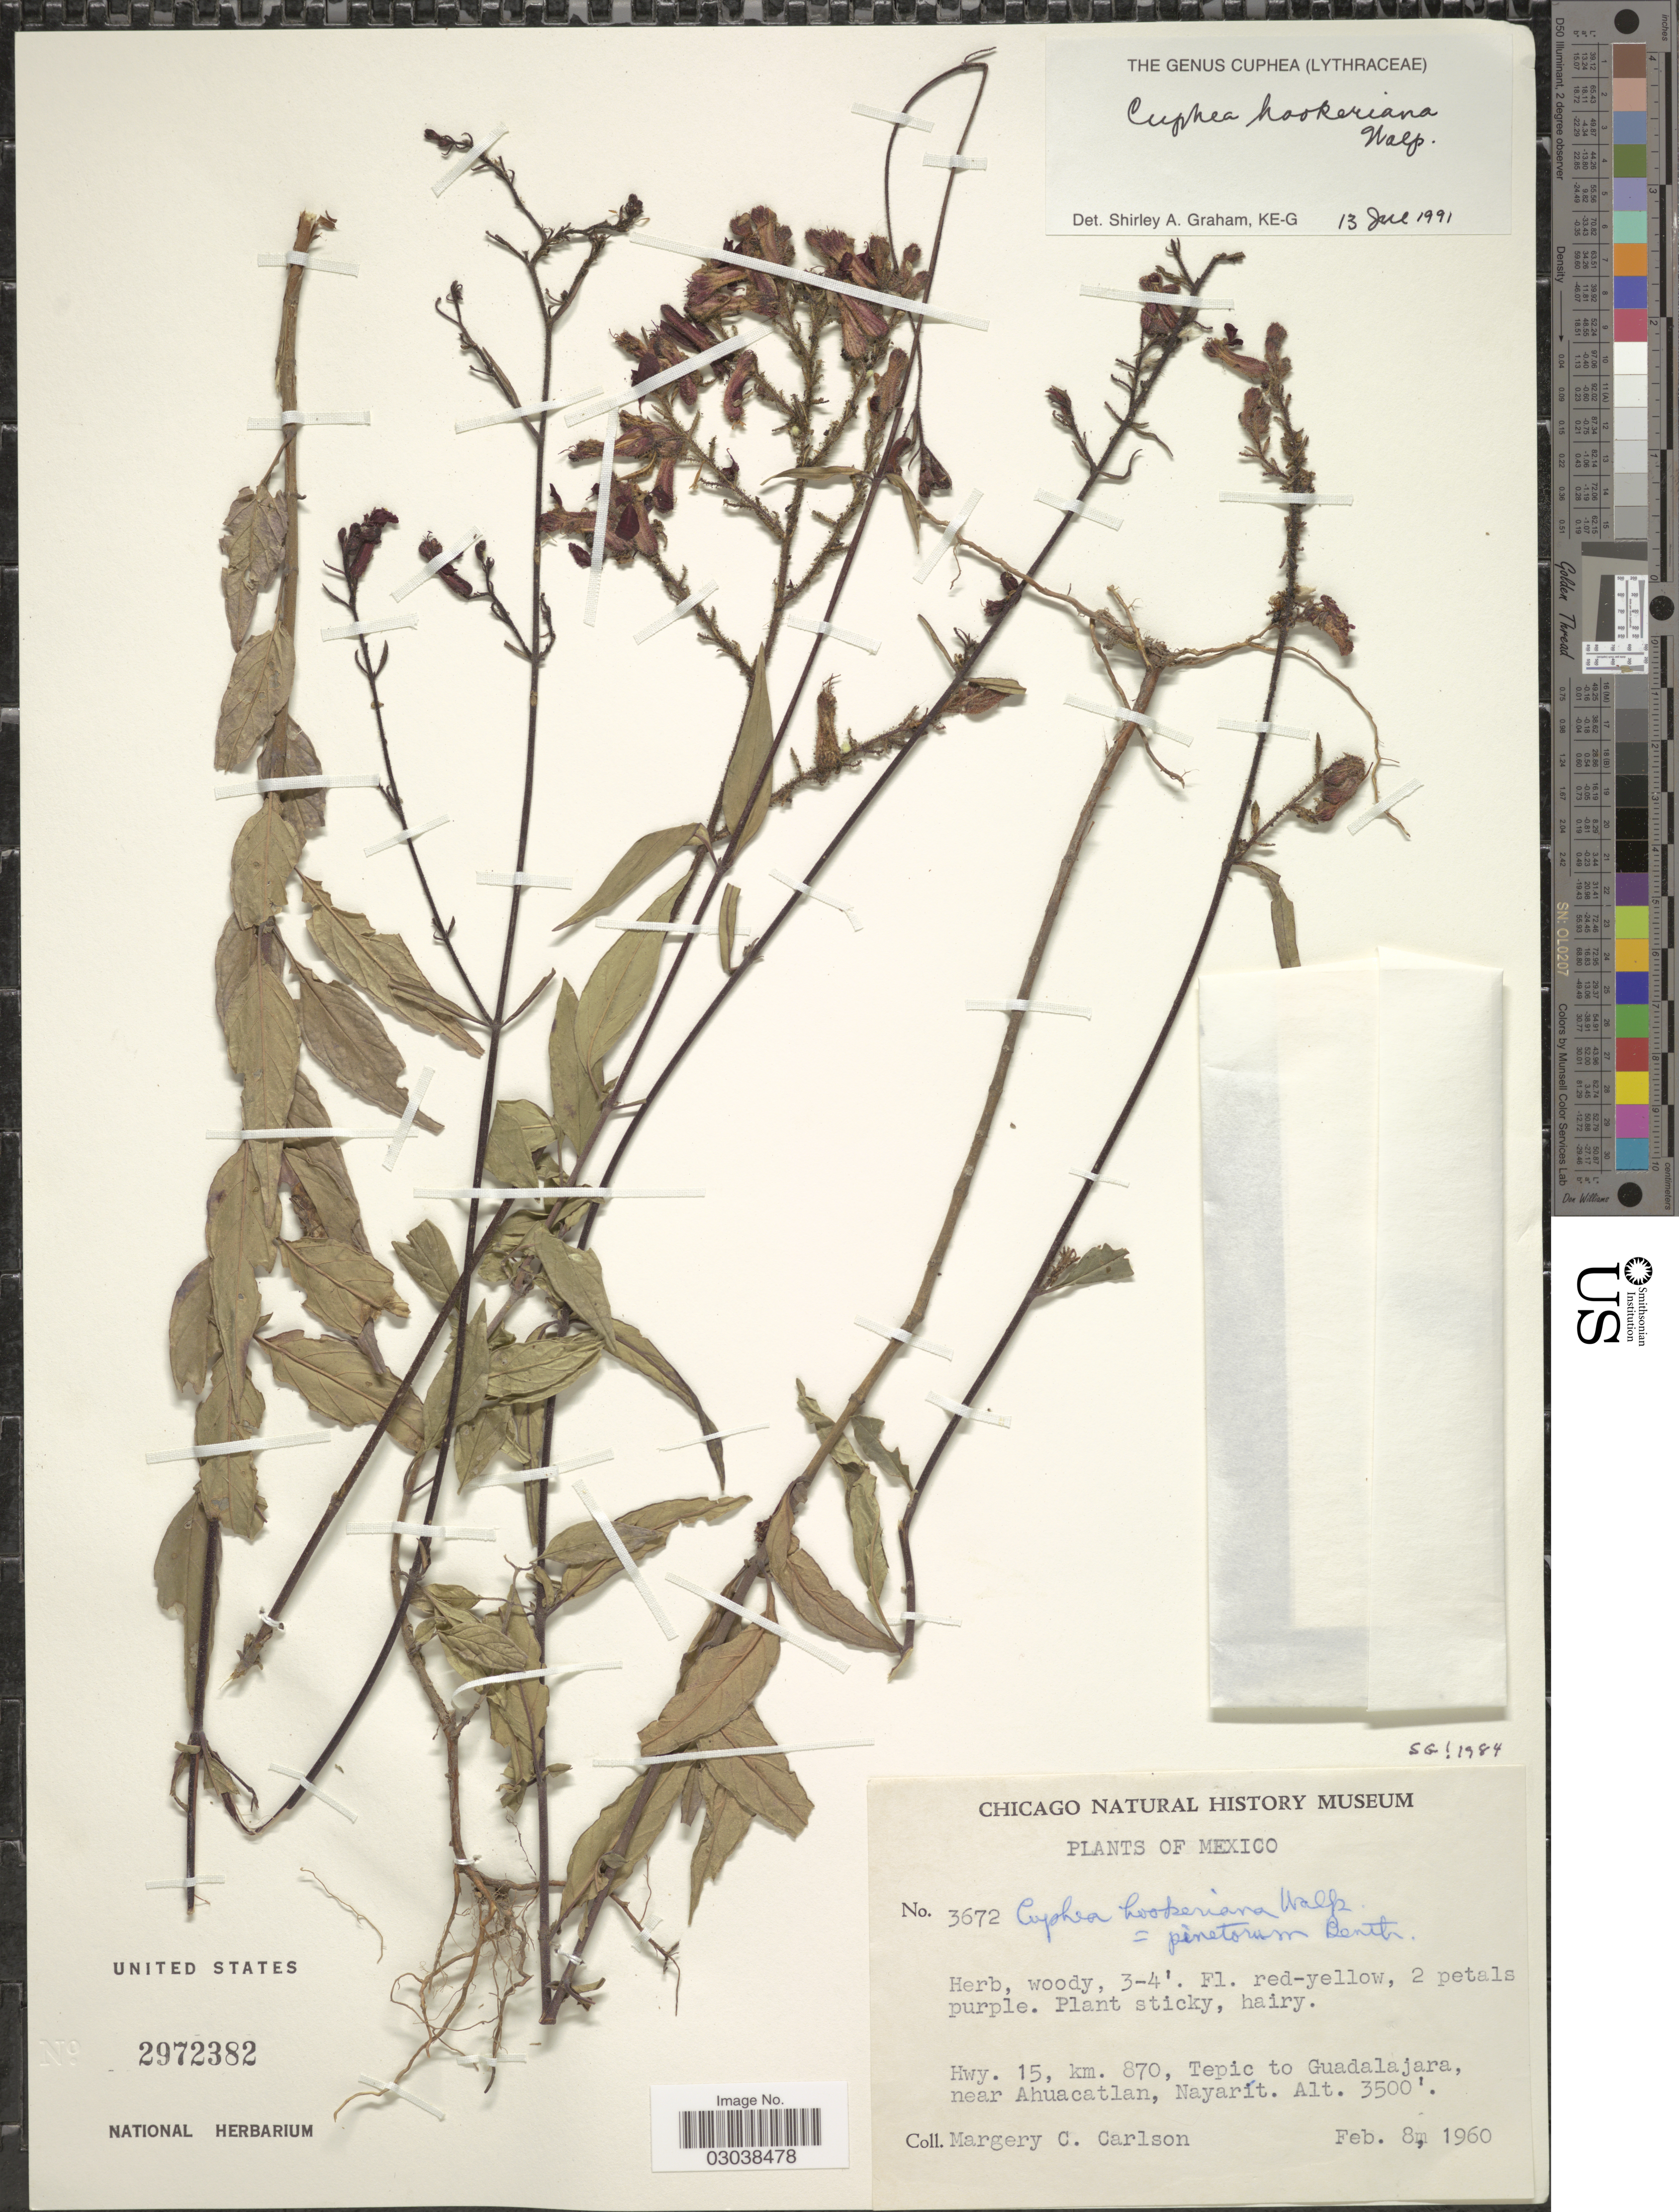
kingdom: Plantae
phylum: Tracheophyta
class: Magnoliopsida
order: Myrtales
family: Lythraceae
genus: Cuphea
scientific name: Cuphea hookeriana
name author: Walp.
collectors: M. C. Carlson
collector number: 3672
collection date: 1960-02-08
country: Mexico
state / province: Nayarit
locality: Hwy. 15, km. 870, Tepic to Guadalajara, near Ahuacatlan.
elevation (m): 1067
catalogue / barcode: US 2972382